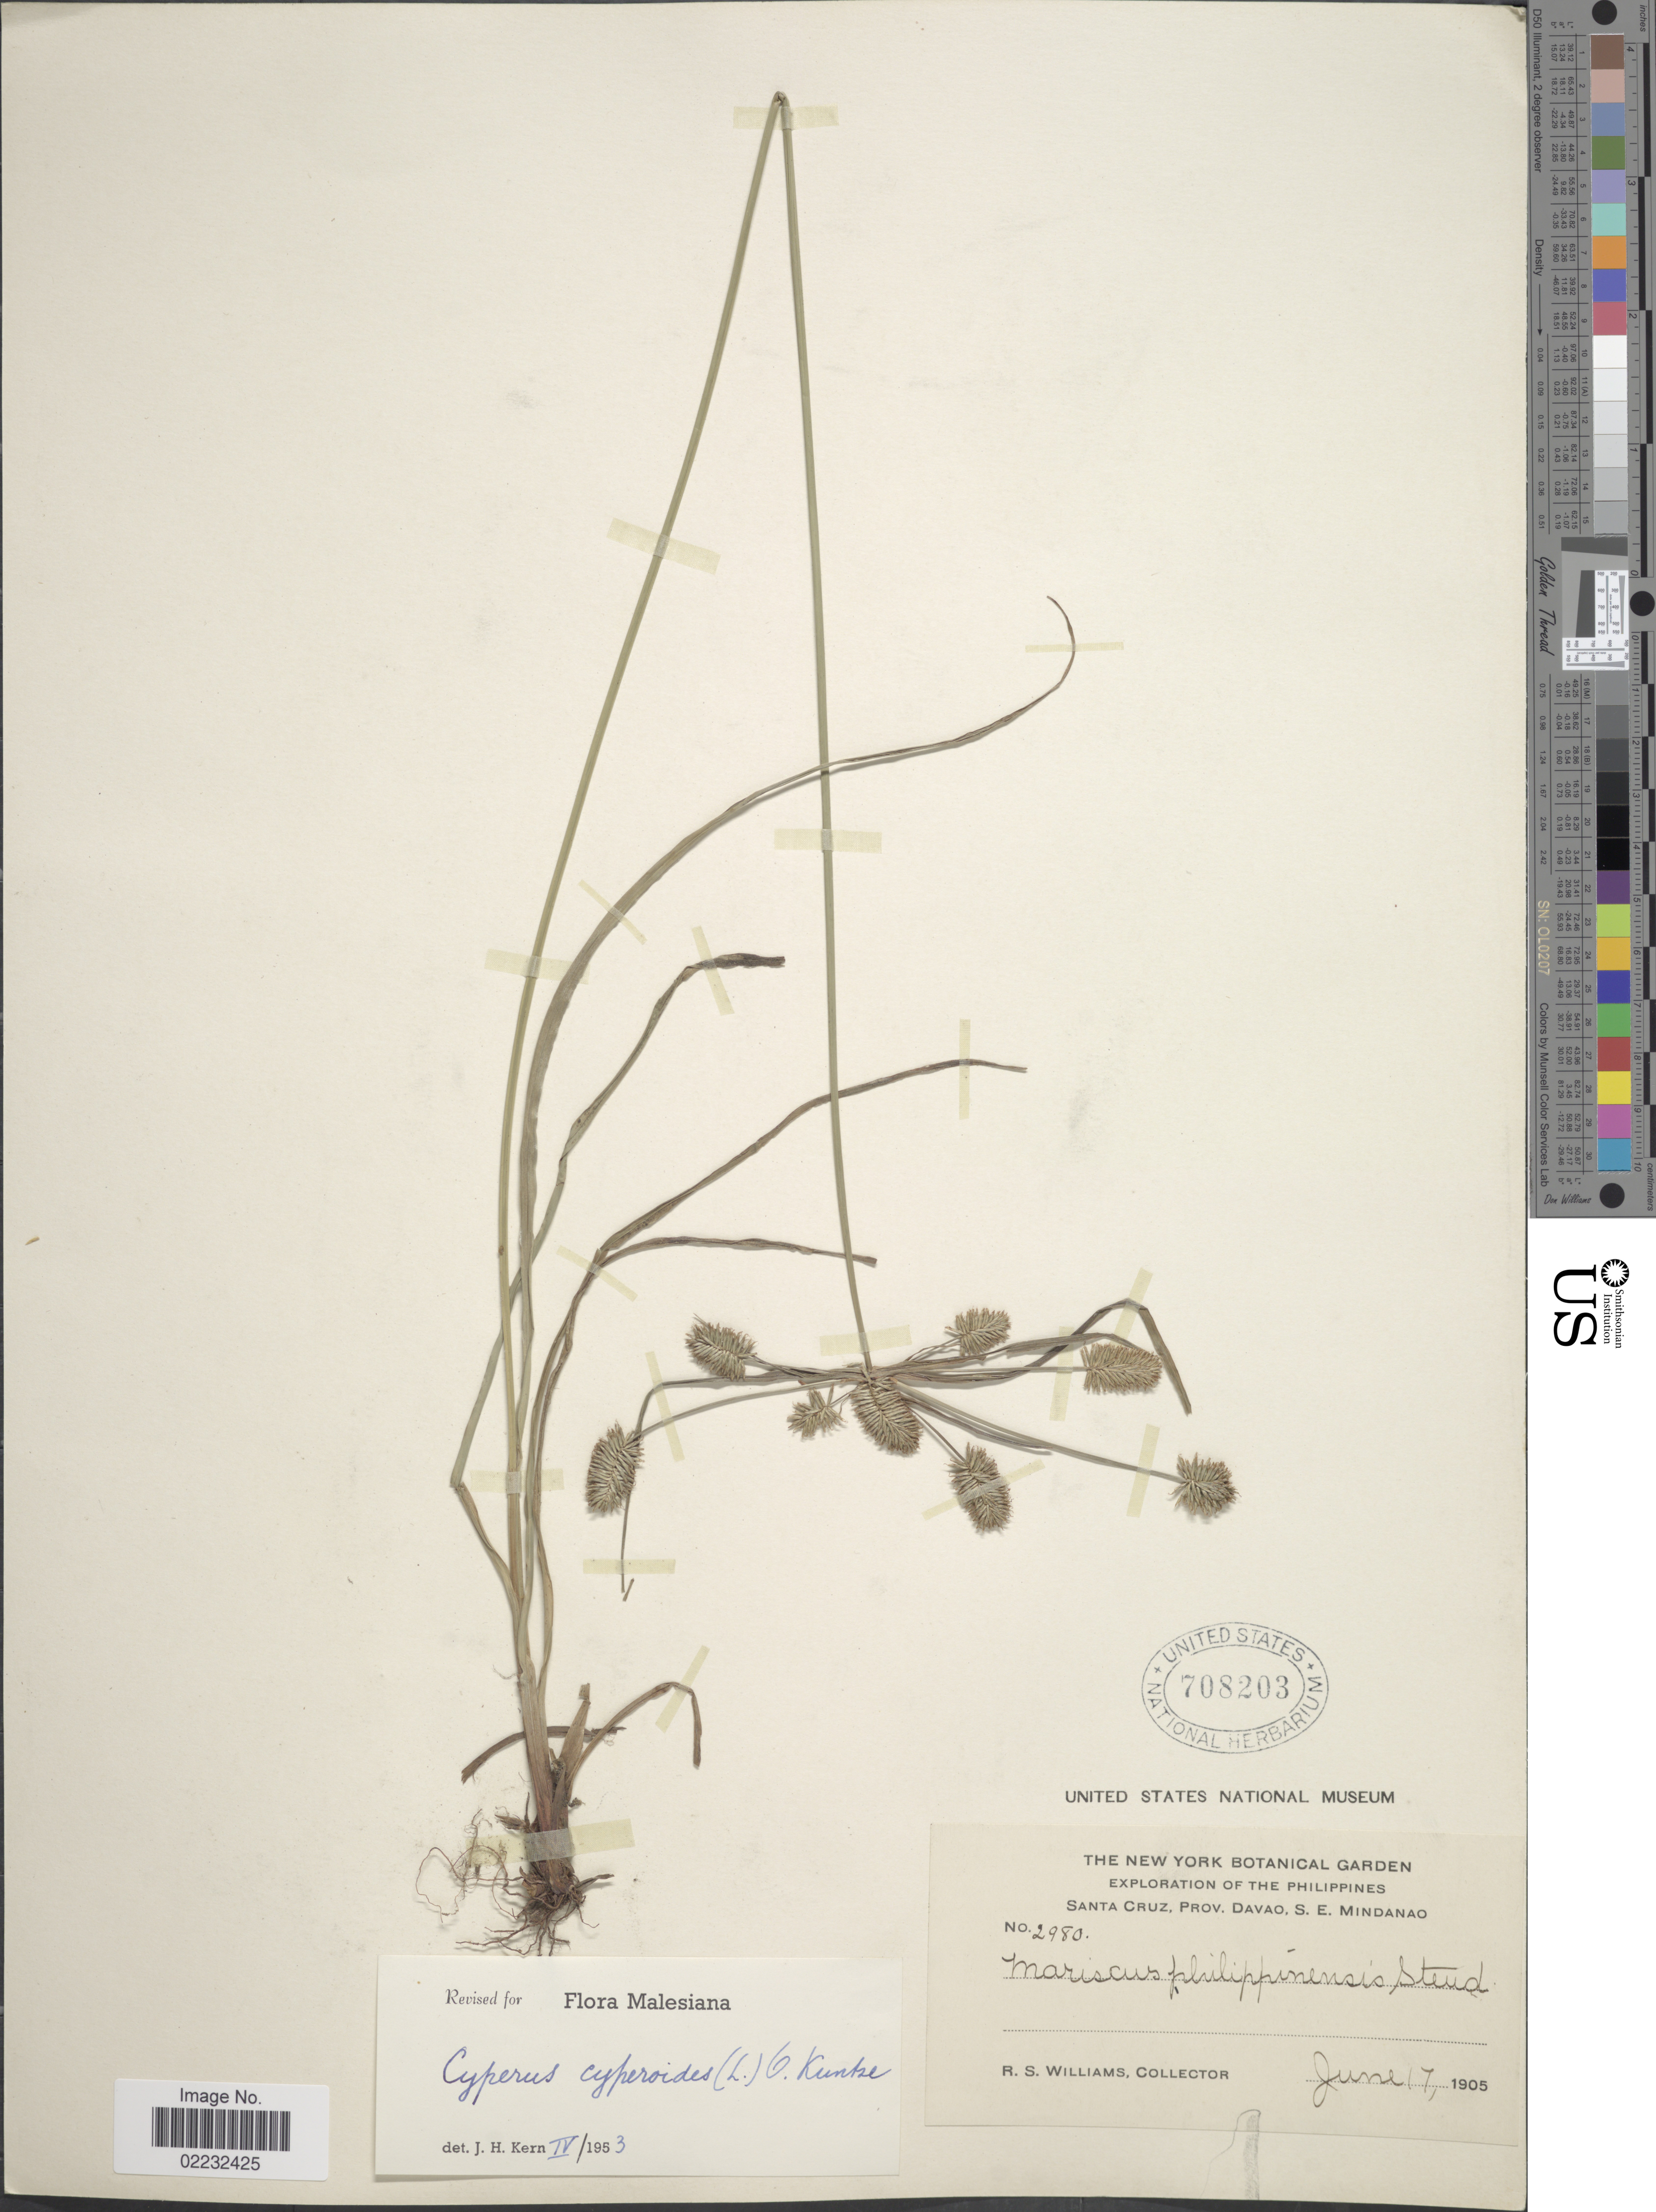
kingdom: Plantae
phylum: Tracheophyta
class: Liliopsida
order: Poales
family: Cyperaceae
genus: Cyperus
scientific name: Cyperus cyperoides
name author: (L.) Kuntze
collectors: R. S. Williams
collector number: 2980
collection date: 1905-06-17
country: Philippines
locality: Santa Cruz, Prov. Davao, S. E. Mindanao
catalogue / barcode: US 708203